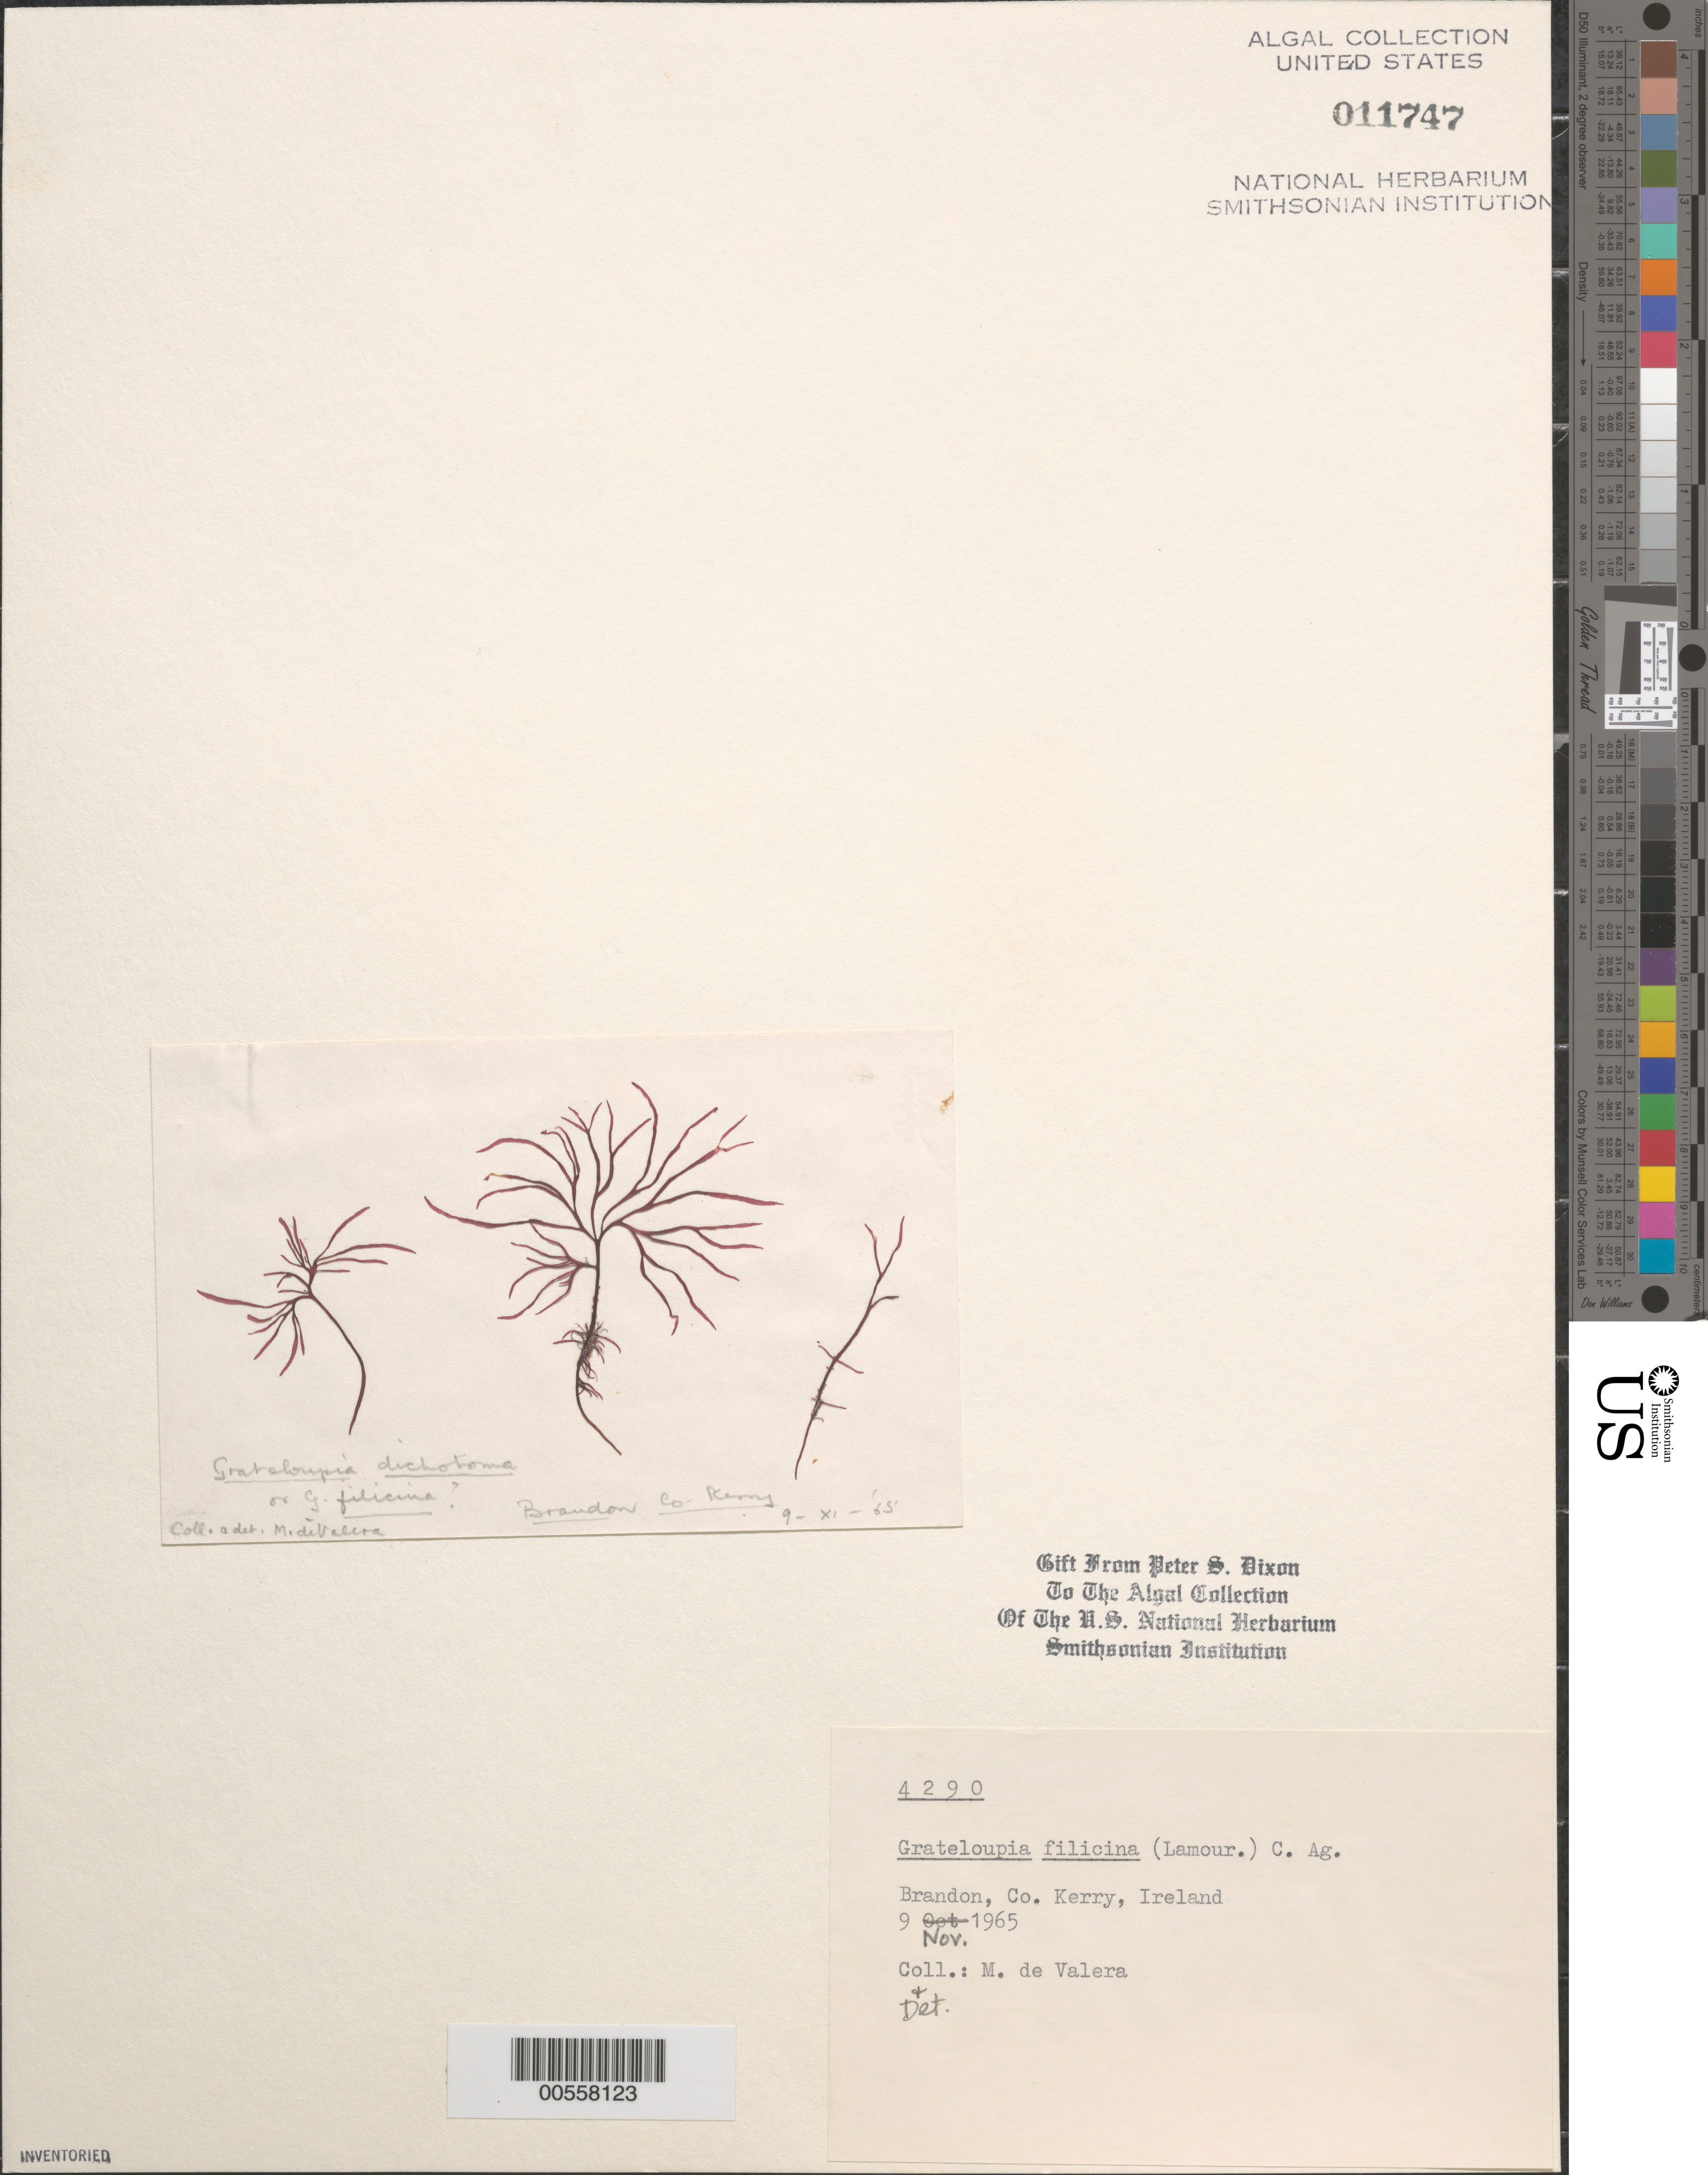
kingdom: Plantae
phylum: Rhodophyta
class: Florideophyceae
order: Halymeniales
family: Halymeniaceae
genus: Grateloupia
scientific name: Grateloupia filicina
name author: (J.V.Lamouroux) C. Agardh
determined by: De Valera, M.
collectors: M. De Valera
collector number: PSD 4290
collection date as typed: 09 Nov 1965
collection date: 1965-11-09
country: Ireland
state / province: Munster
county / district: Kerry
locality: Brandon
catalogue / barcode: US 11747